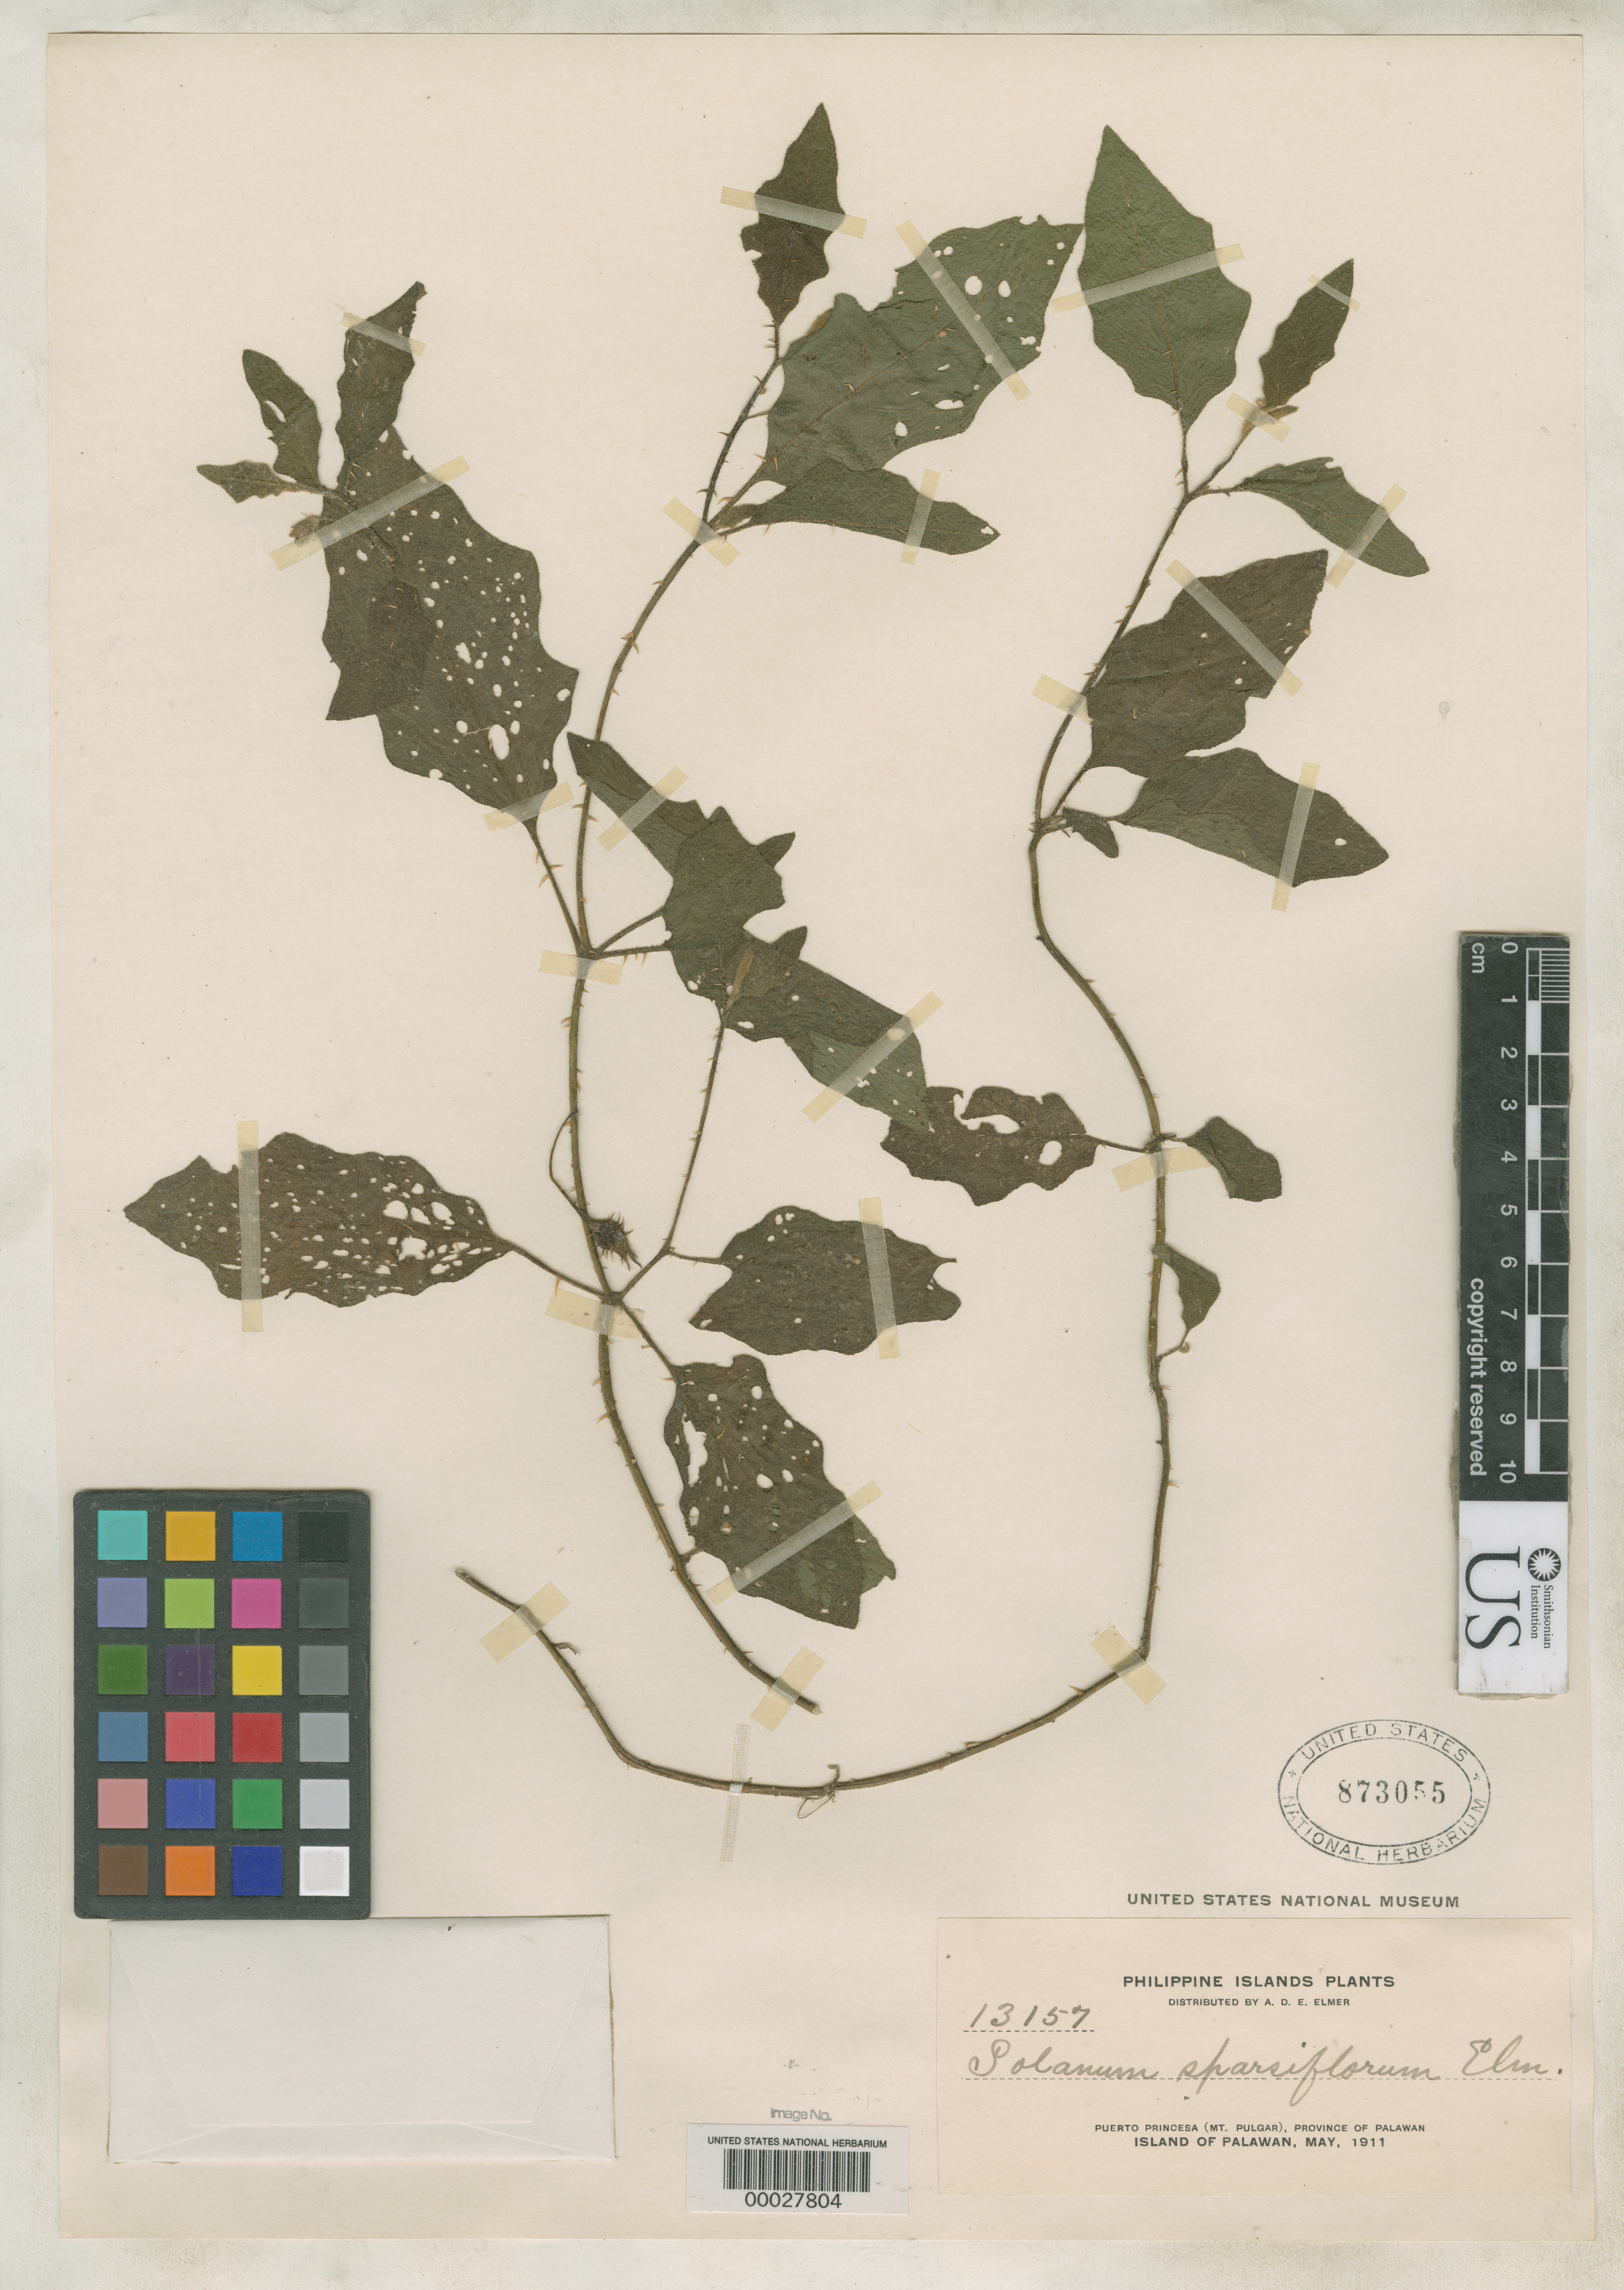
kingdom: Plantae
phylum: Tracheophyta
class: Magnoliopsida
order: Solanales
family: Solanaceae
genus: Solanum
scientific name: Solanum sparsiflorum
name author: Elmer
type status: Isotype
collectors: A. D. E. Elmer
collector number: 13157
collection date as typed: May 1911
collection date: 1911-05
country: Philippines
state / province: Mimaropa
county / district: Palawan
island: Palawan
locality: Puerto Princesa (Mt. Pulgar), province of Palawan, Island of Palawan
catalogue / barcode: US 873055